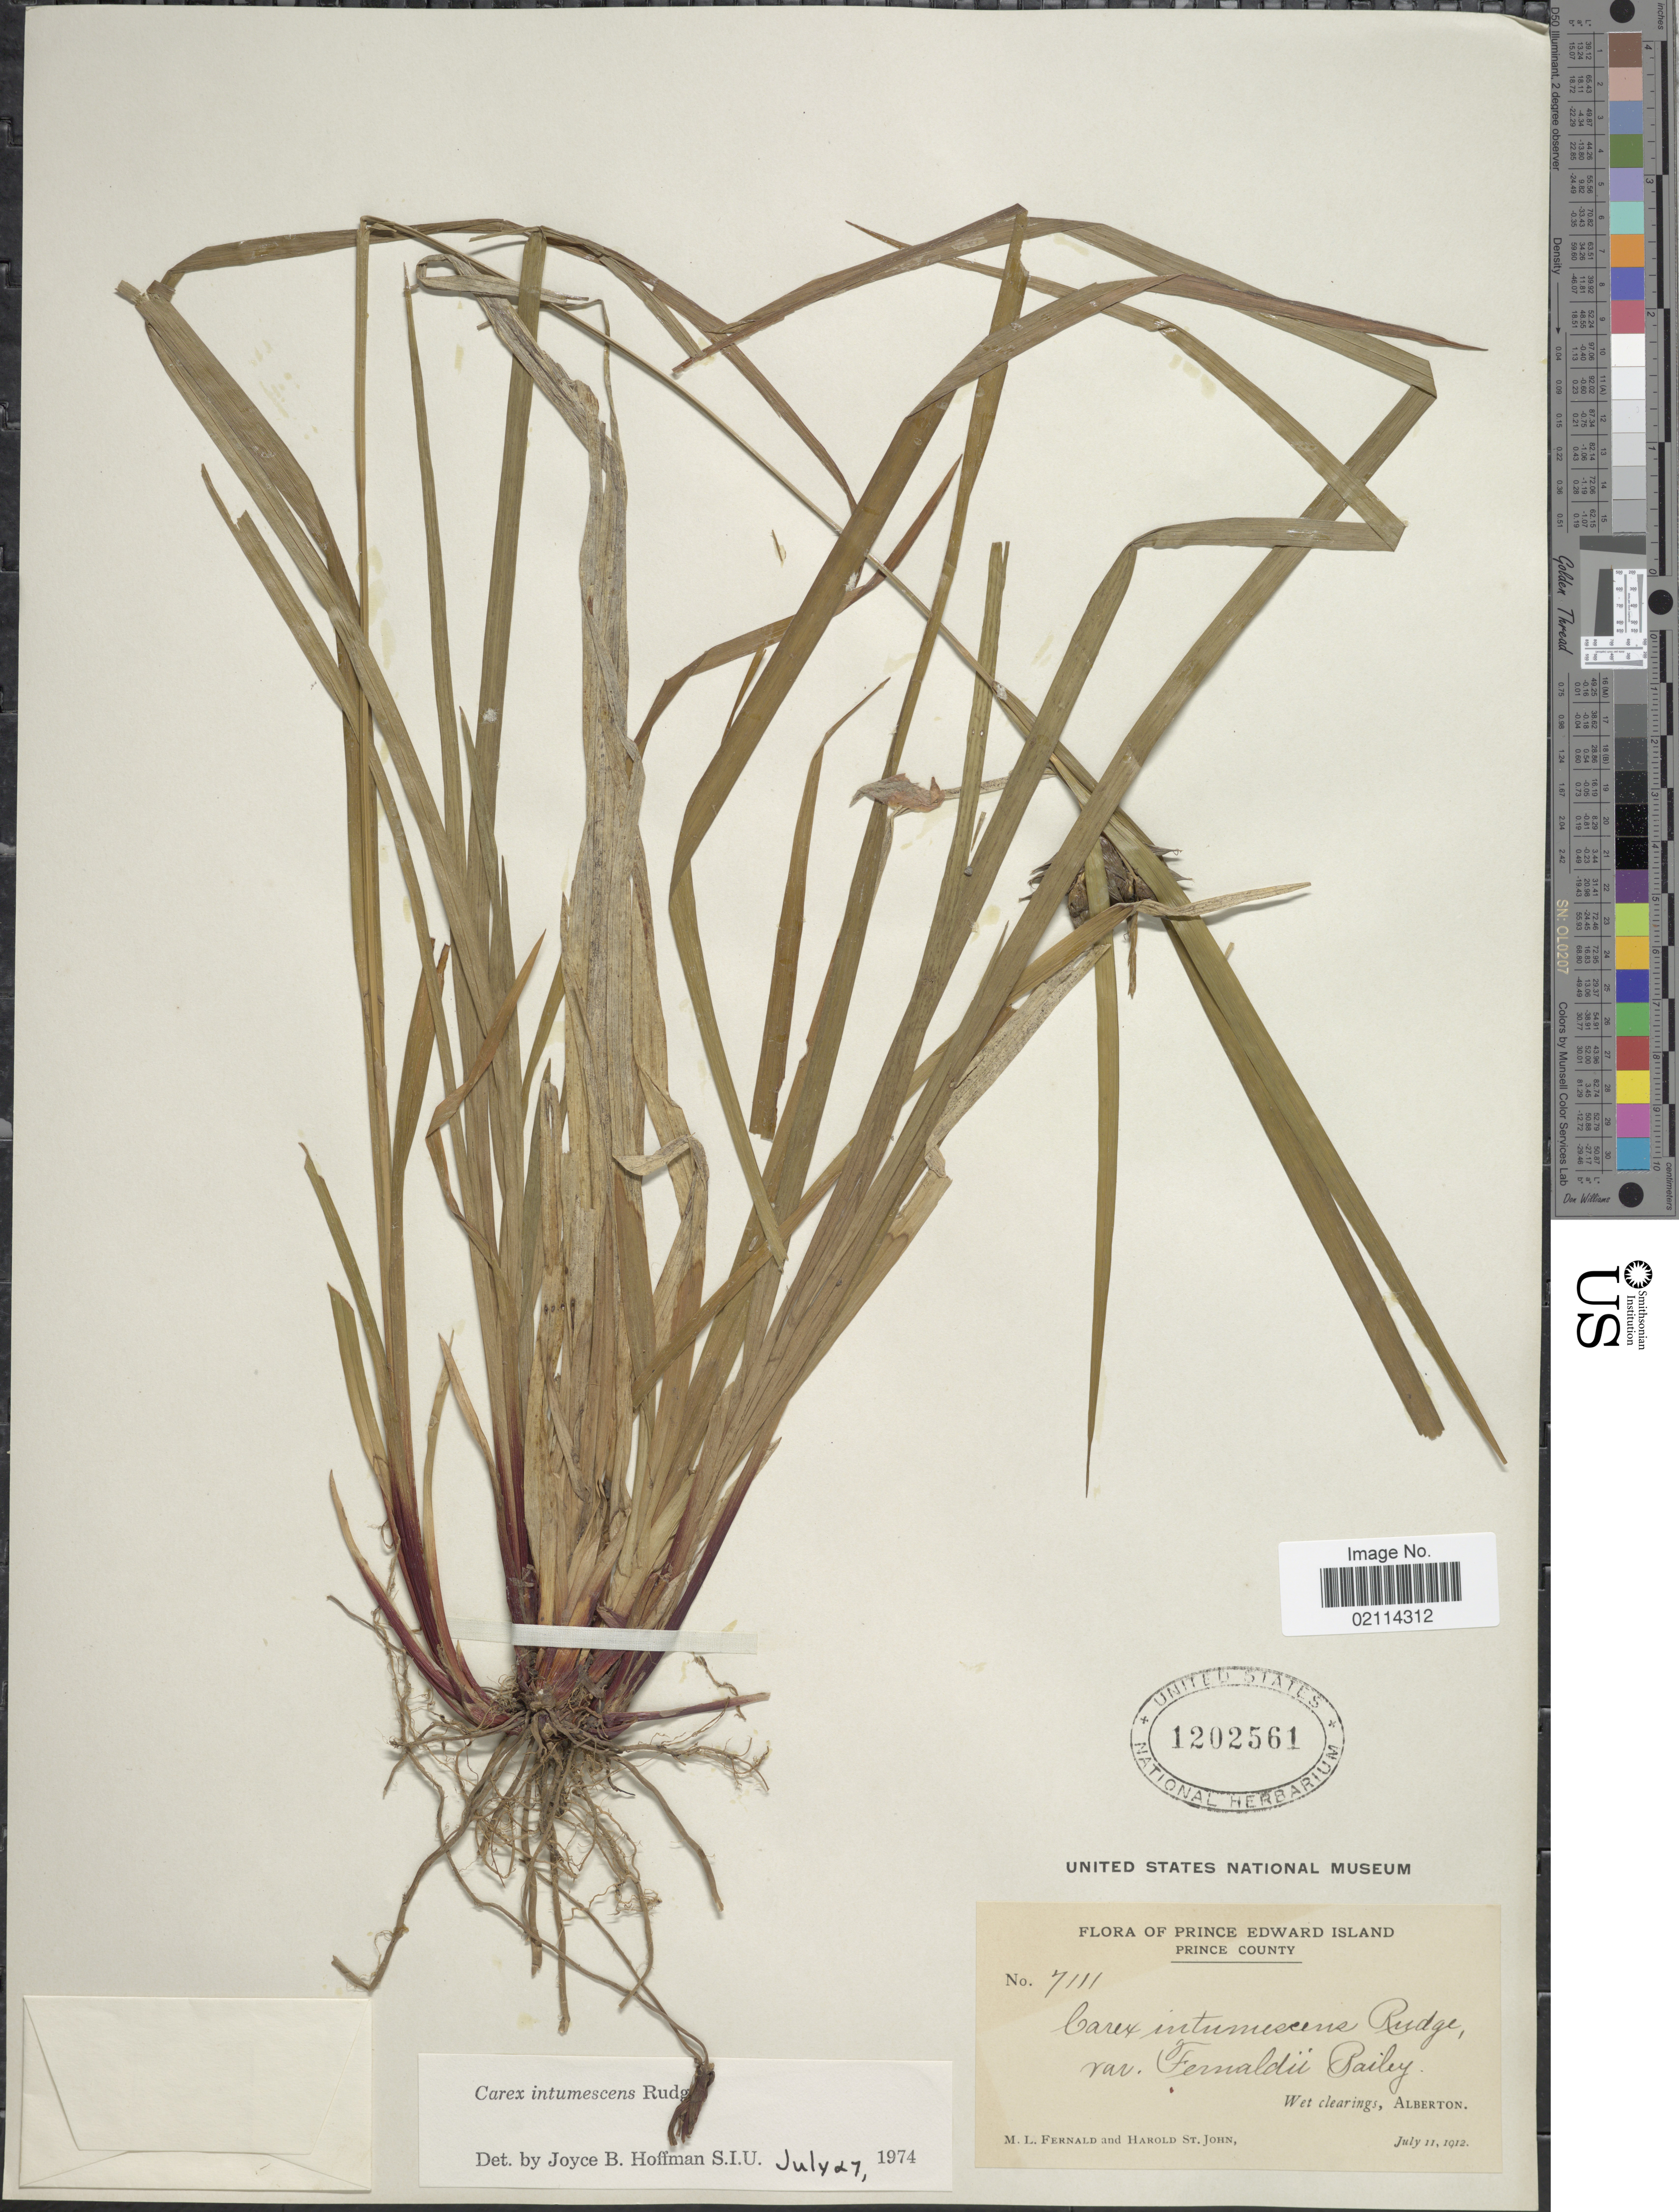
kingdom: Plantae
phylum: Tracheophyta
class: Liliopsida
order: Poales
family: Cyperaceae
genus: Carex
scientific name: Carex intumescens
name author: Rudge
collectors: M. L. Fernald & H. St. John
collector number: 7111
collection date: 1912-07-11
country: Canada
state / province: Prince Edward Island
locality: Prince County, wet clearings, Alberton.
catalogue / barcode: US 1202561